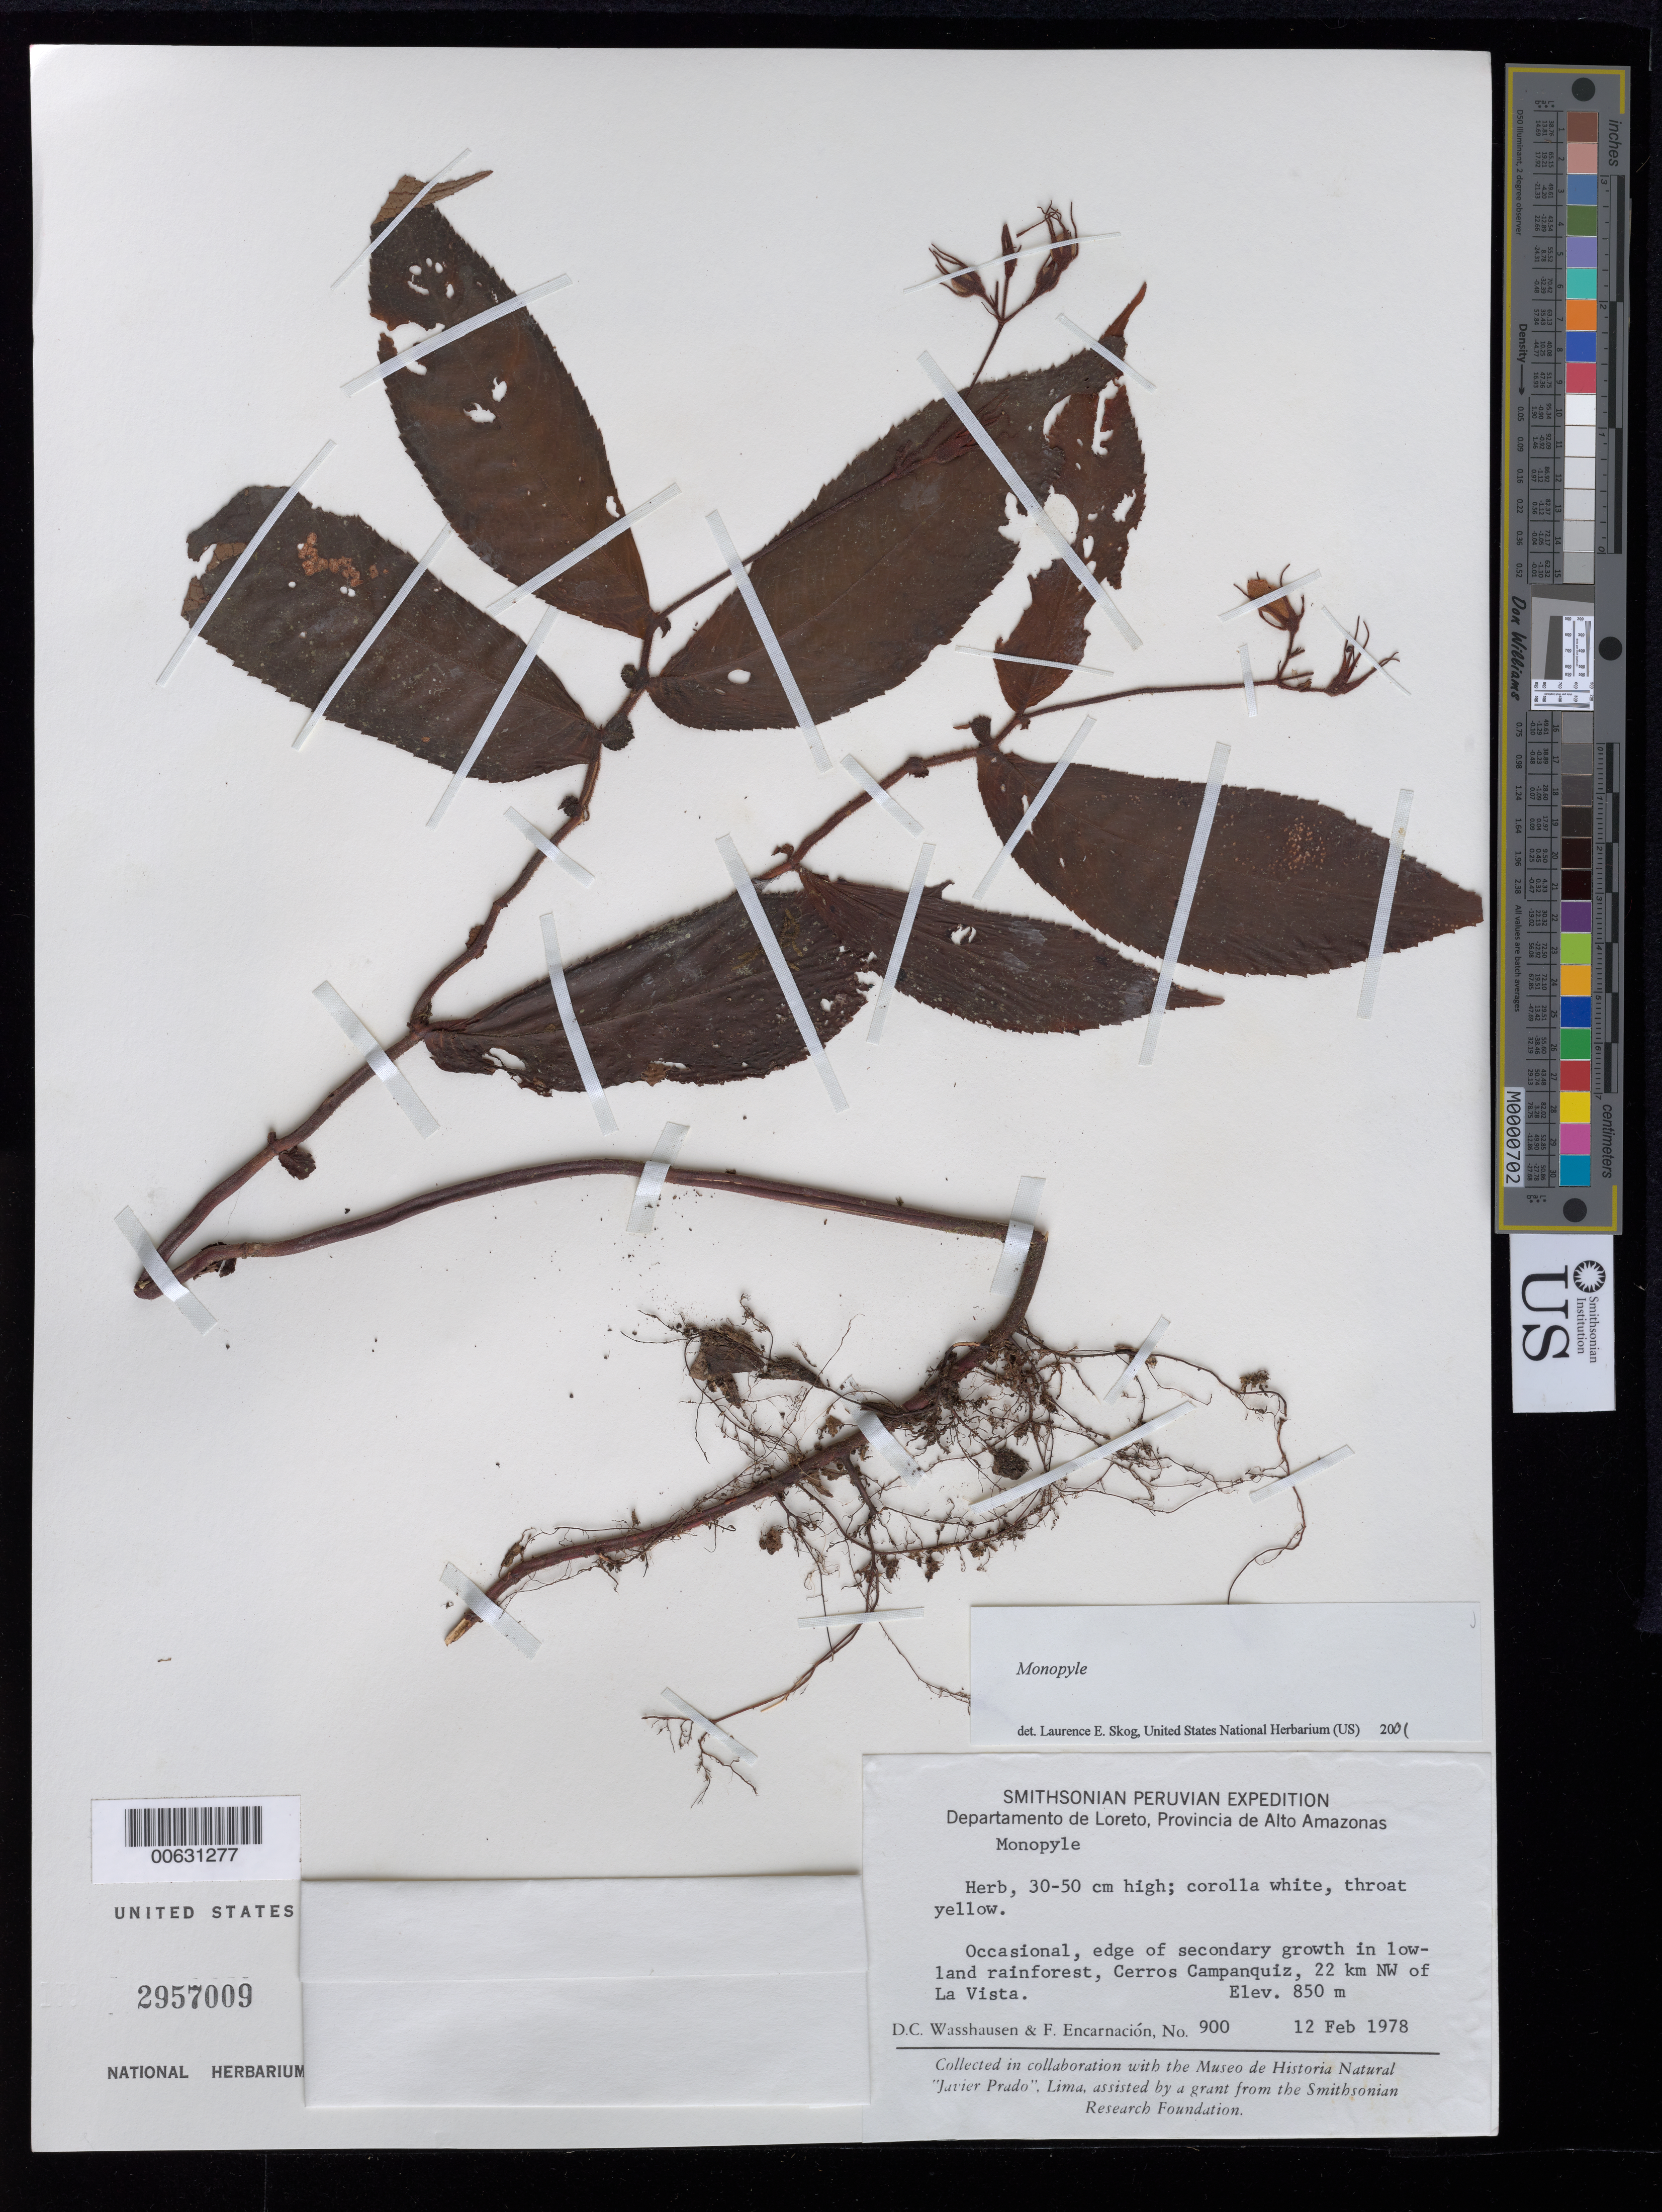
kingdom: Plantae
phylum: Tracheophyta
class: Magnoliopsida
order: Lamiales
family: Gesneriaceae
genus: Monopyle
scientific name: Monopyle subsessilis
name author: Benth.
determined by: Skog, Laurence E.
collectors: D. C. Wasshausen & F. Encarnación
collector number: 900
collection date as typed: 12 Feb 1978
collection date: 1978-02-12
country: Peru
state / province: Loreto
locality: Prov. Alto Amazonas, Cerros Campanquiz, 22 km NW of La Vista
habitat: Edge of secondary growth in lowland rainforest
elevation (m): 850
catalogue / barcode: US 2957009